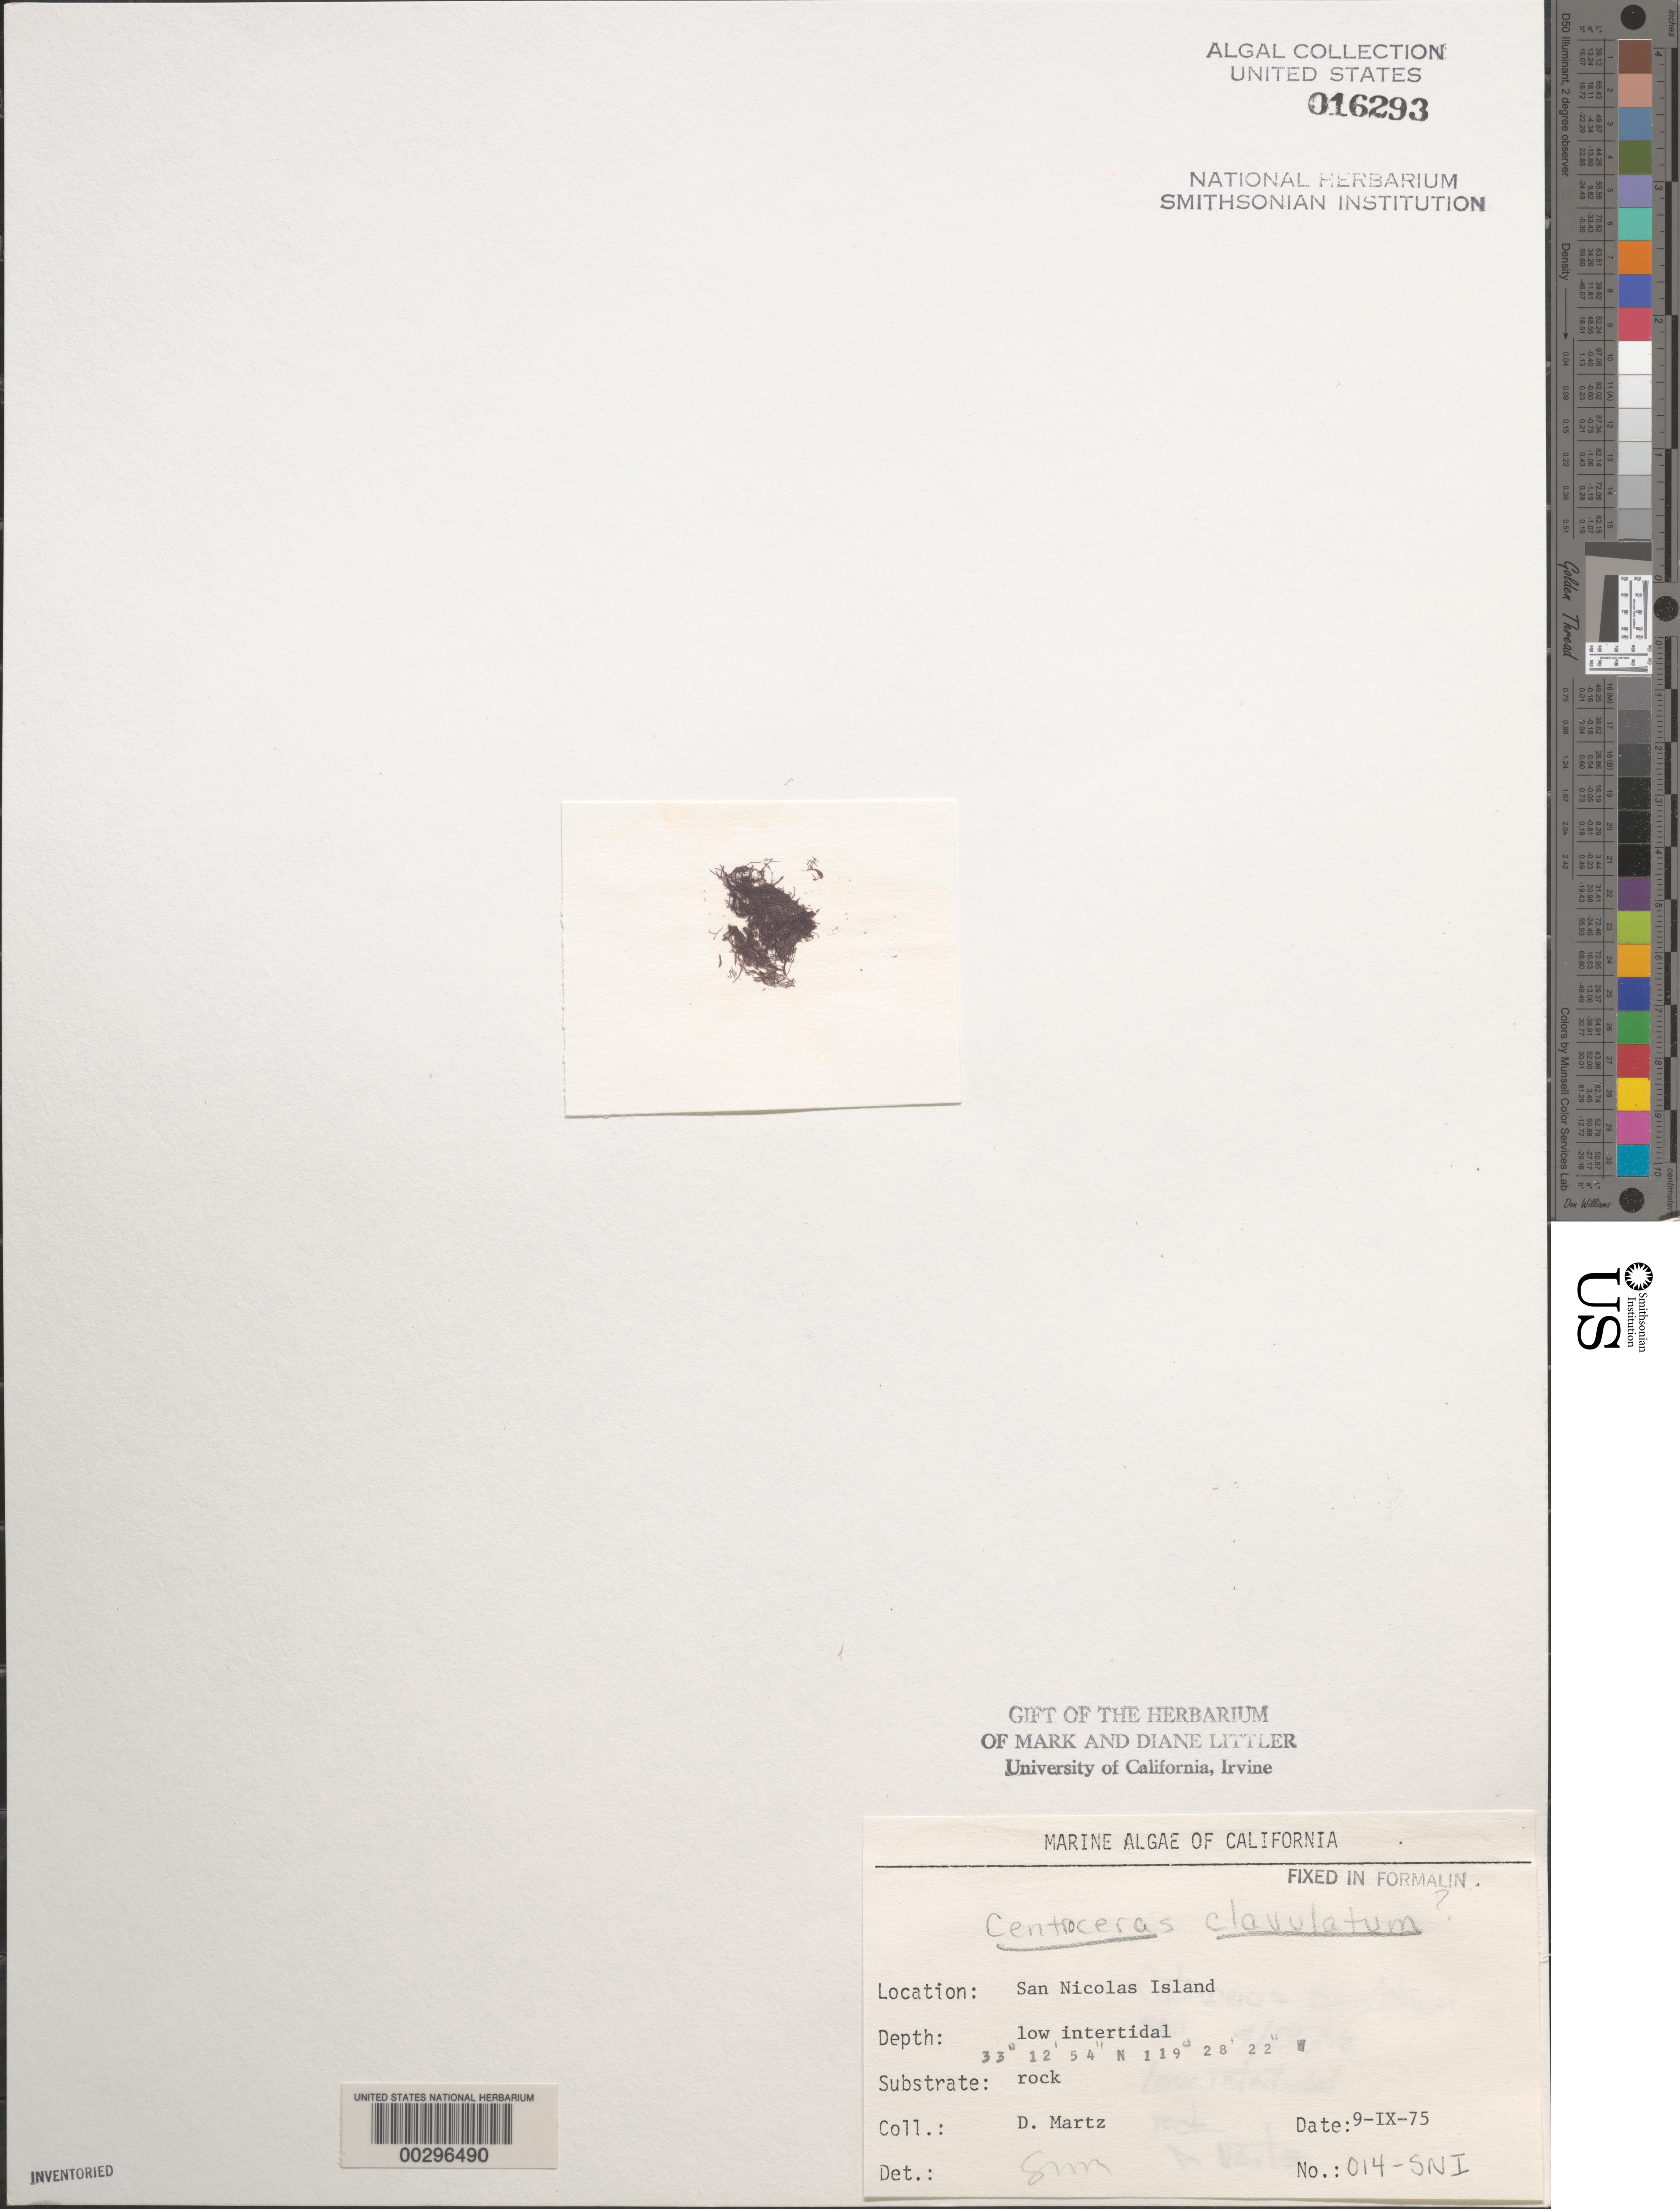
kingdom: Plantae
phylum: Rhodophyta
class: Florideophyceae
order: Ceramiales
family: Ceramiaceae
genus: Centroceras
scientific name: Centroceras clavulatum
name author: (C. Agardh) Mont.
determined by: Murray, S. N.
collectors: D. Martz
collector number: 014-sni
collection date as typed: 09 Sep 1975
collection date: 1975-09-09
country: United States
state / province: California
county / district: Ventura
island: San Nicolas Island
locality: Dutch Harbor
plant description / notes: BLM-SOCALBIGHT Rocky Intertidal Survey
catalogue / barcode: US 16293